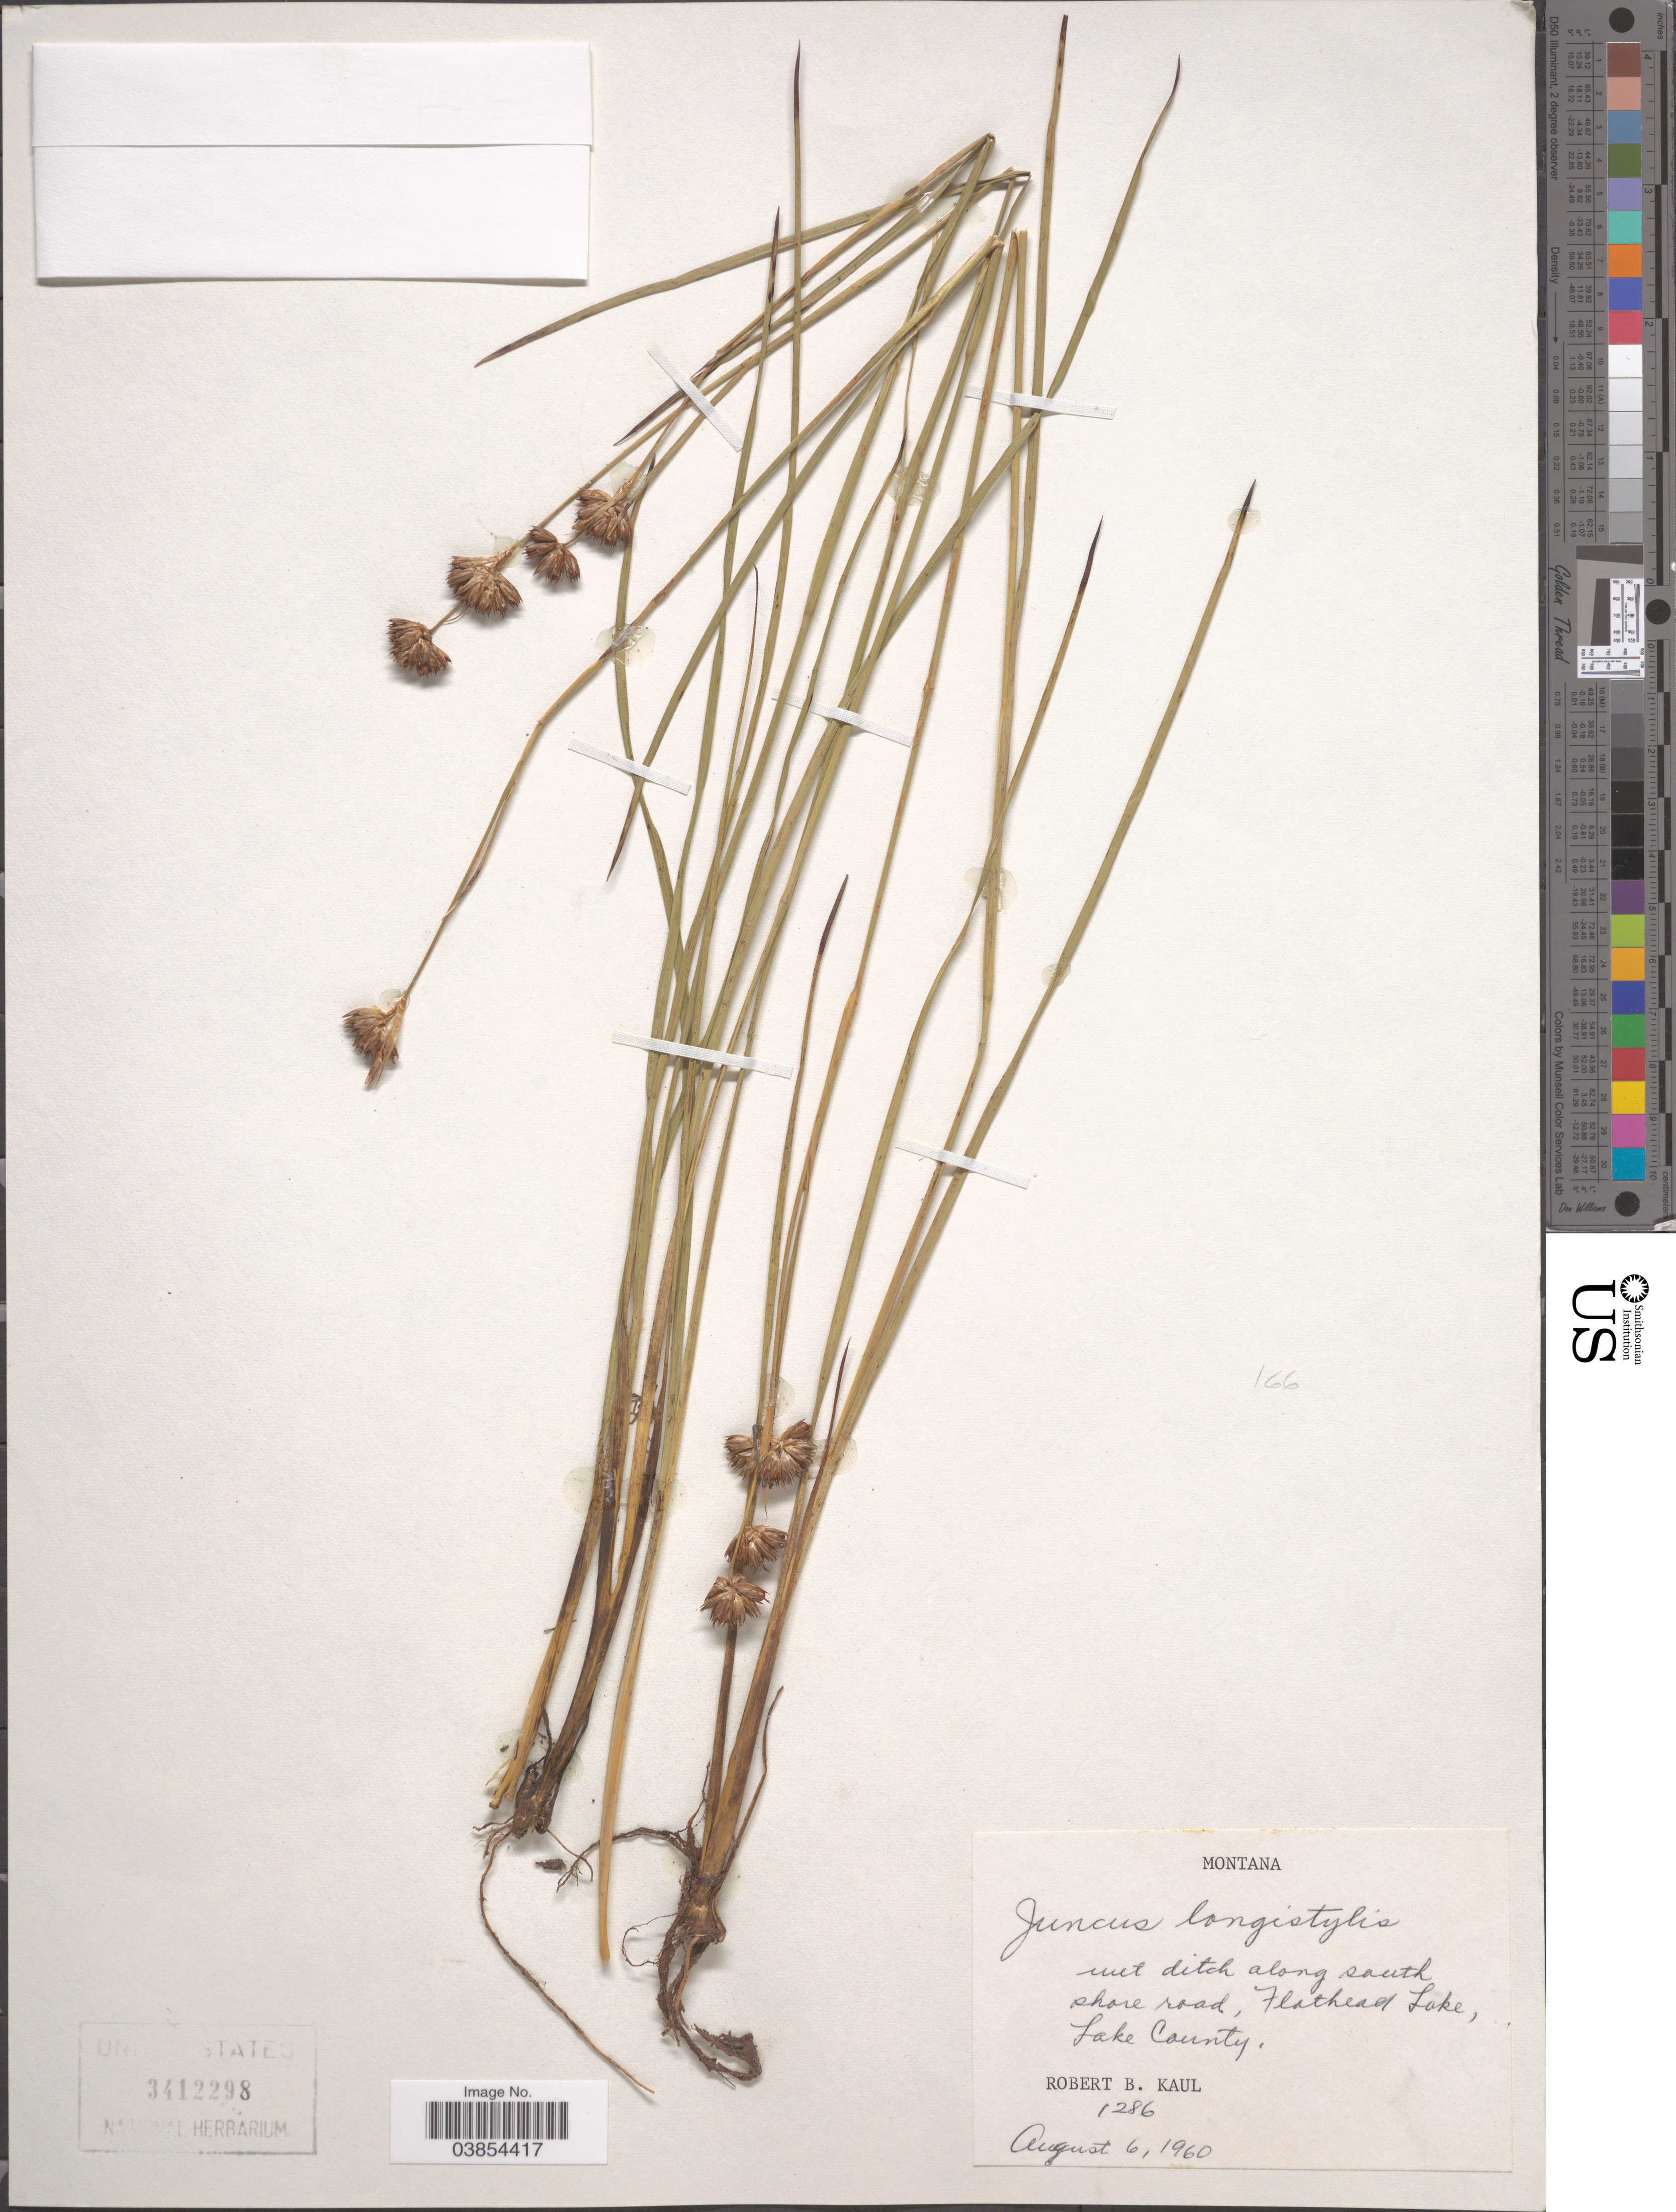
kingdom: Plantae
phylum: Tracheophyta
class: Liliopsida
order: Poales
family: Juncaceae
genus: Juncus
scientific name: Juncus longistylis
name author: Torr.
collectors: R. Kaul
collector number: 1286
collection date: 1960-08-06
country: United States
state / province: Montana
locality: Along south shore road, Flathead Lake, Lake County.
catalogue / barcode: US 3412298